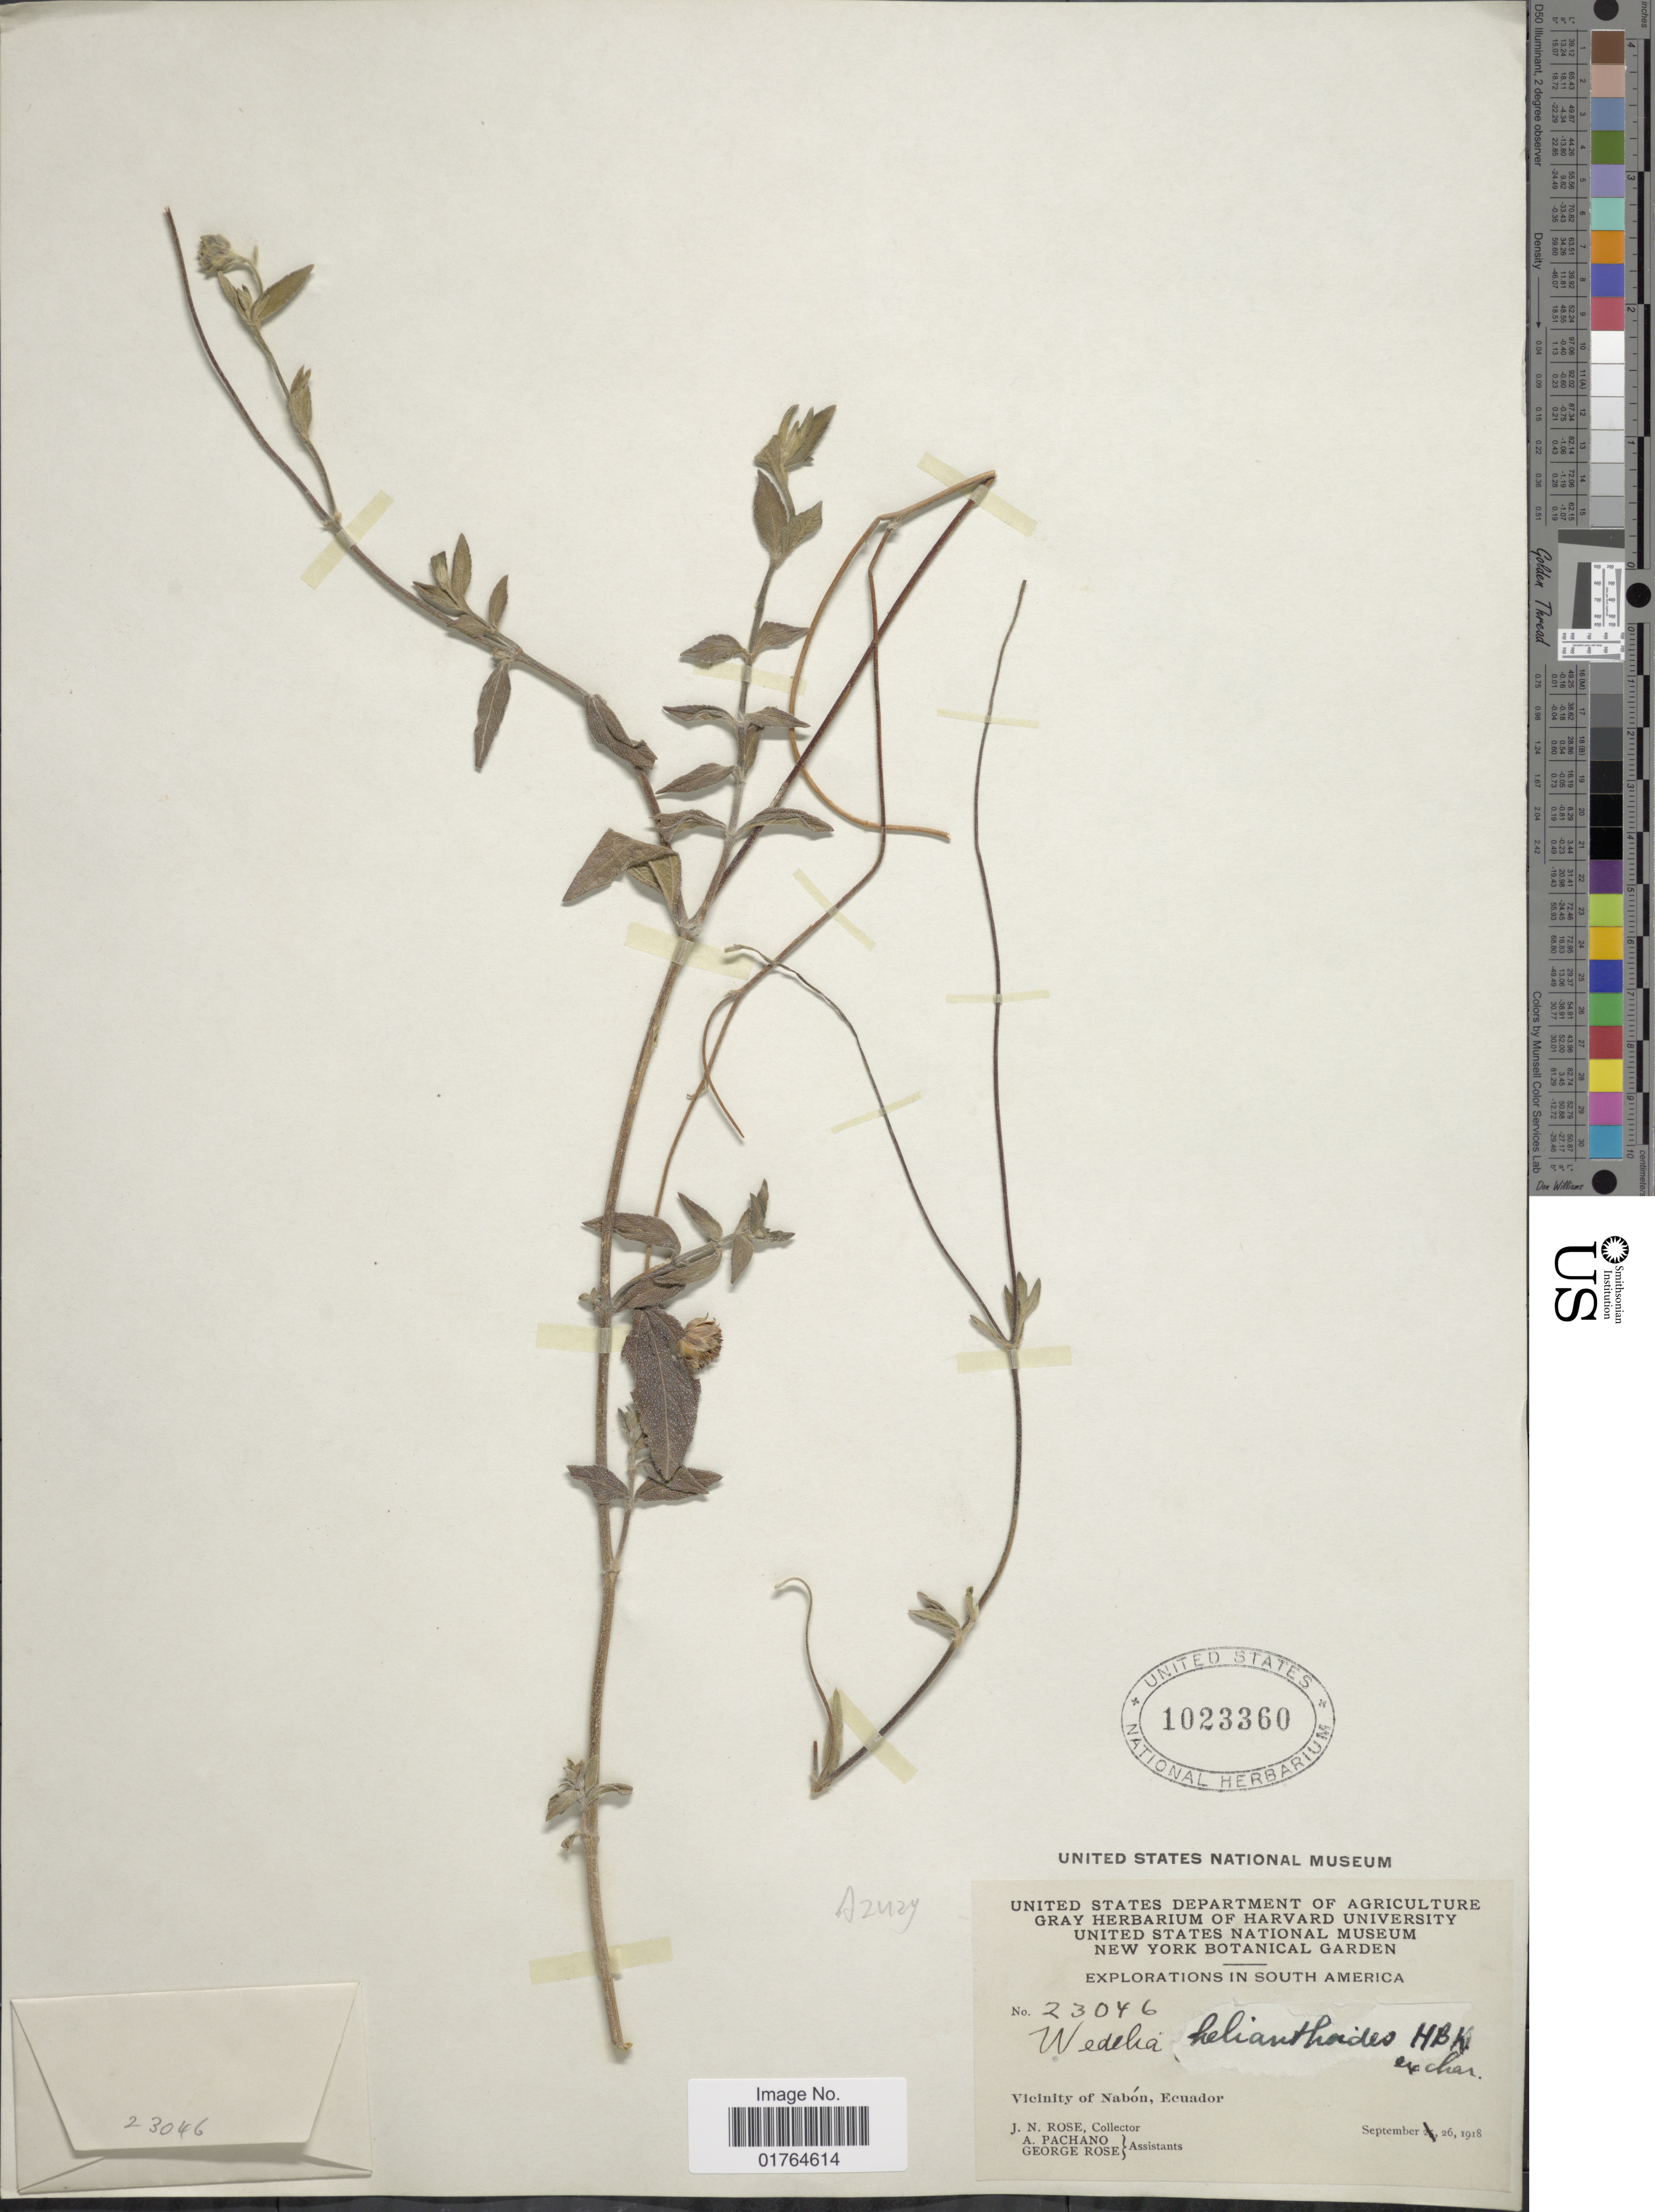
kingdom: Plantae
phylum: Tracheophyta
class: Magnoliopsida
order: Asterales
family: Asteraceae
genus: Wedelia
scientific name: Wedelia helianthoides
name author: Kunth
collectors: J. N. Rose, A. Pachano & G. Rose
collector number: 23046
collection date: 1918-09-26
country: Ecuador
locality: South America, Vicinity of Nabon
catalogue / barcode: US 1023360